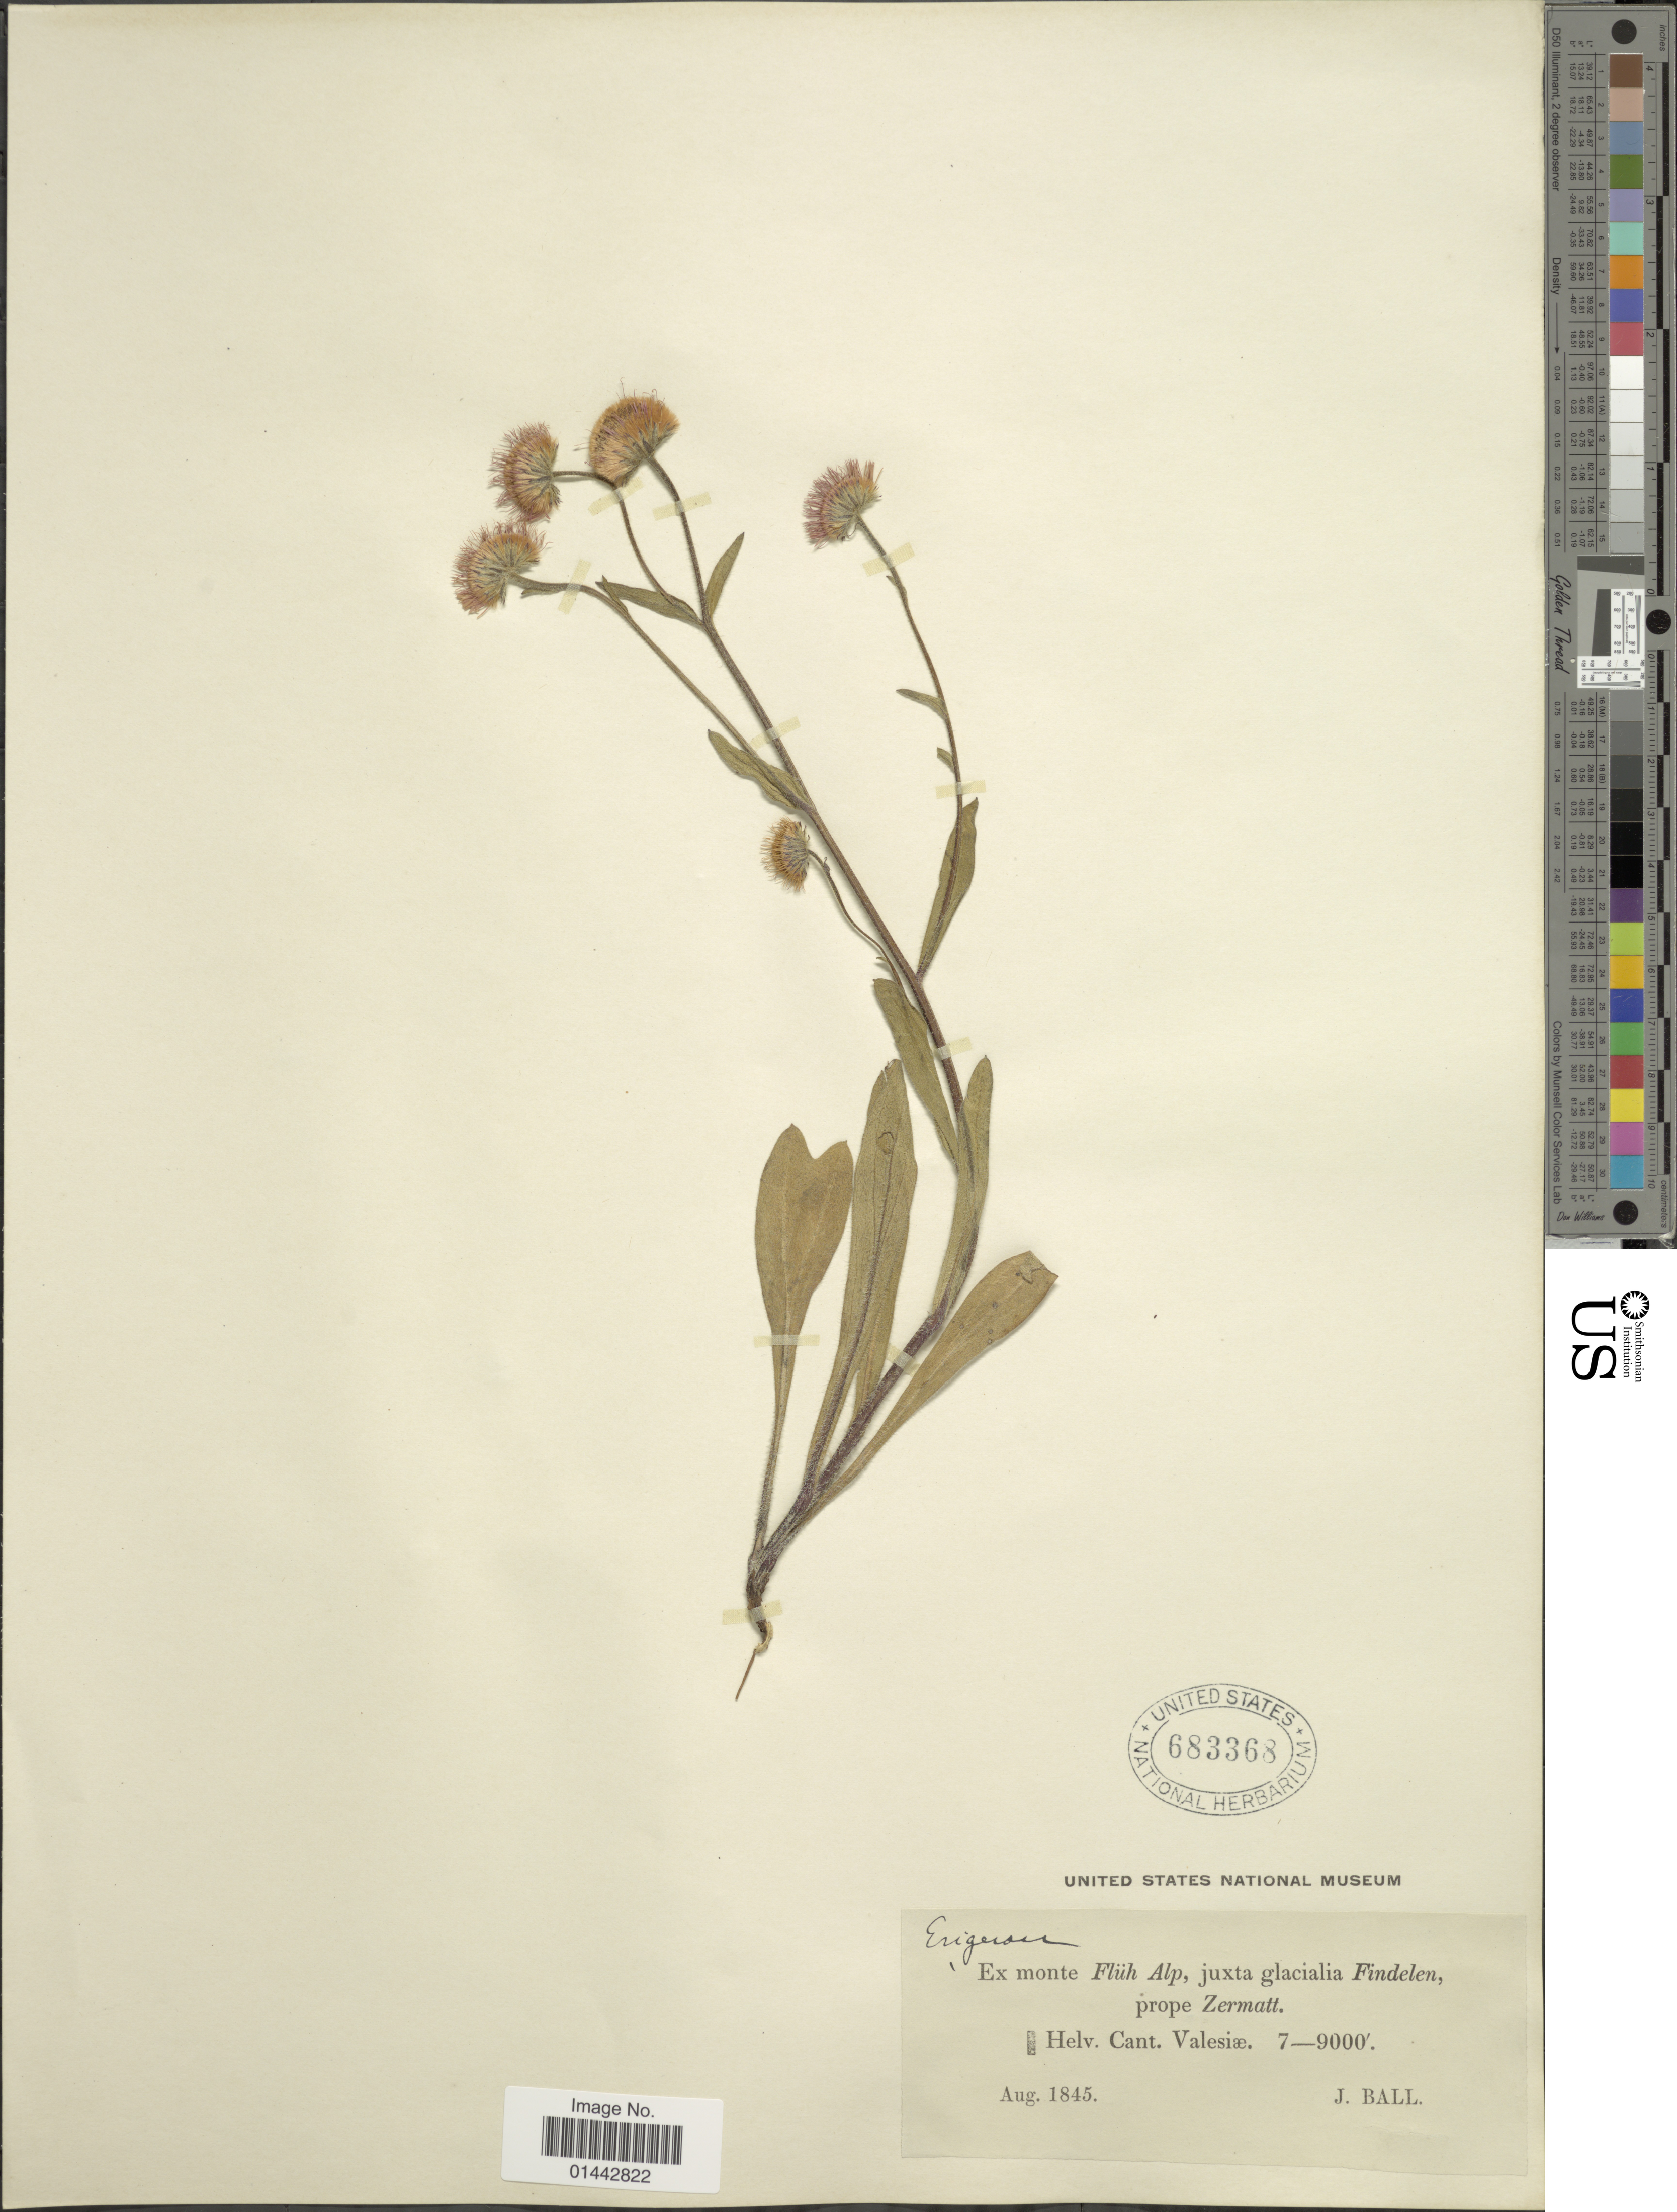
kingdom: Plantae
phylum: Tracheophyta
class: Magnoliopsida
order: Asterales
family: Asteraceae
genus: Erigeron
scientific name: Erigeron sp.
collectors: J. Ball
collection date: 1845-08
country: Switzerland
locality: Cant. Valesiæ, Ex monte Flüh Alp, juxta glacialia Findelen, prope Zematt.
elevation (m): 2134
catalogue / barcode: US 683368